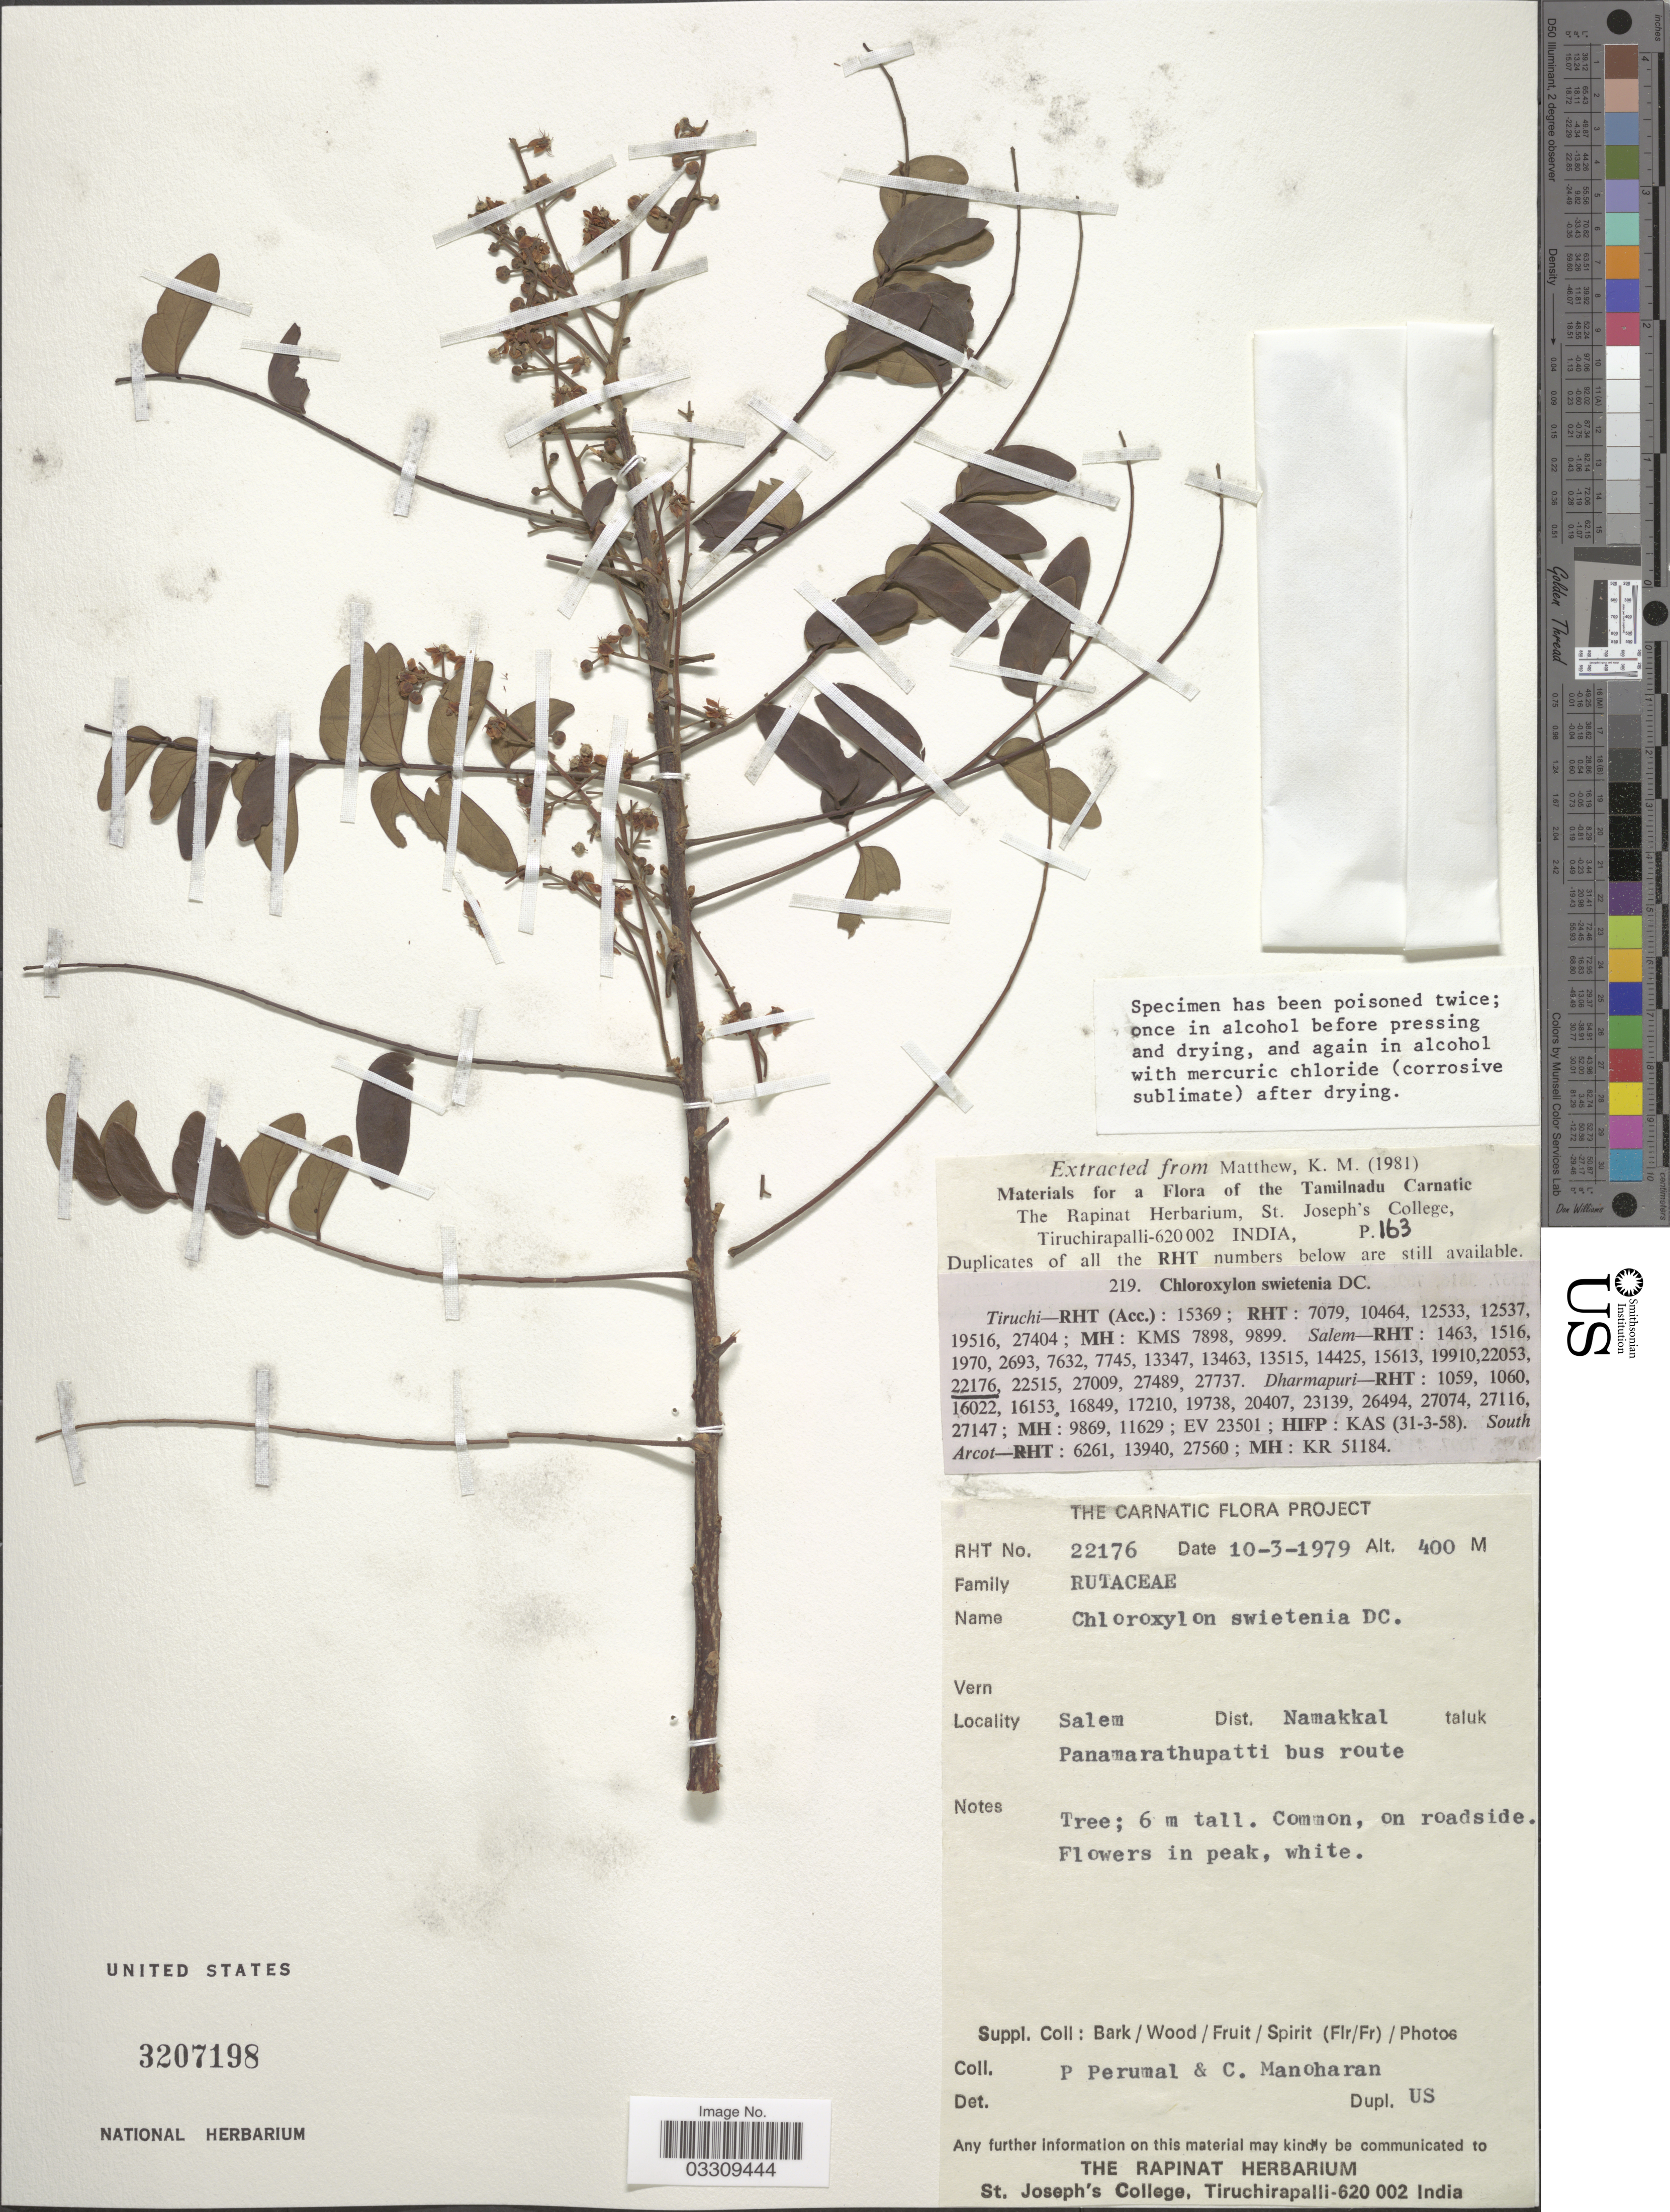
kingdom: Plantae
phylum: Tracheophyta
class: Magnoliopsida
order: Sapindales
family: Rutaceae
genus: Chloroxylon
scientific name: Chloroxylon swietenia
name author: DC.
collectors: P. Perumal & C. Manoharan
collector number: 22176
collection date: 1979-03-10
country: India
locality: Salem Dist. Namakkal taluk Panamarathupatti bus route.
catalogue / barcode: US 3207198